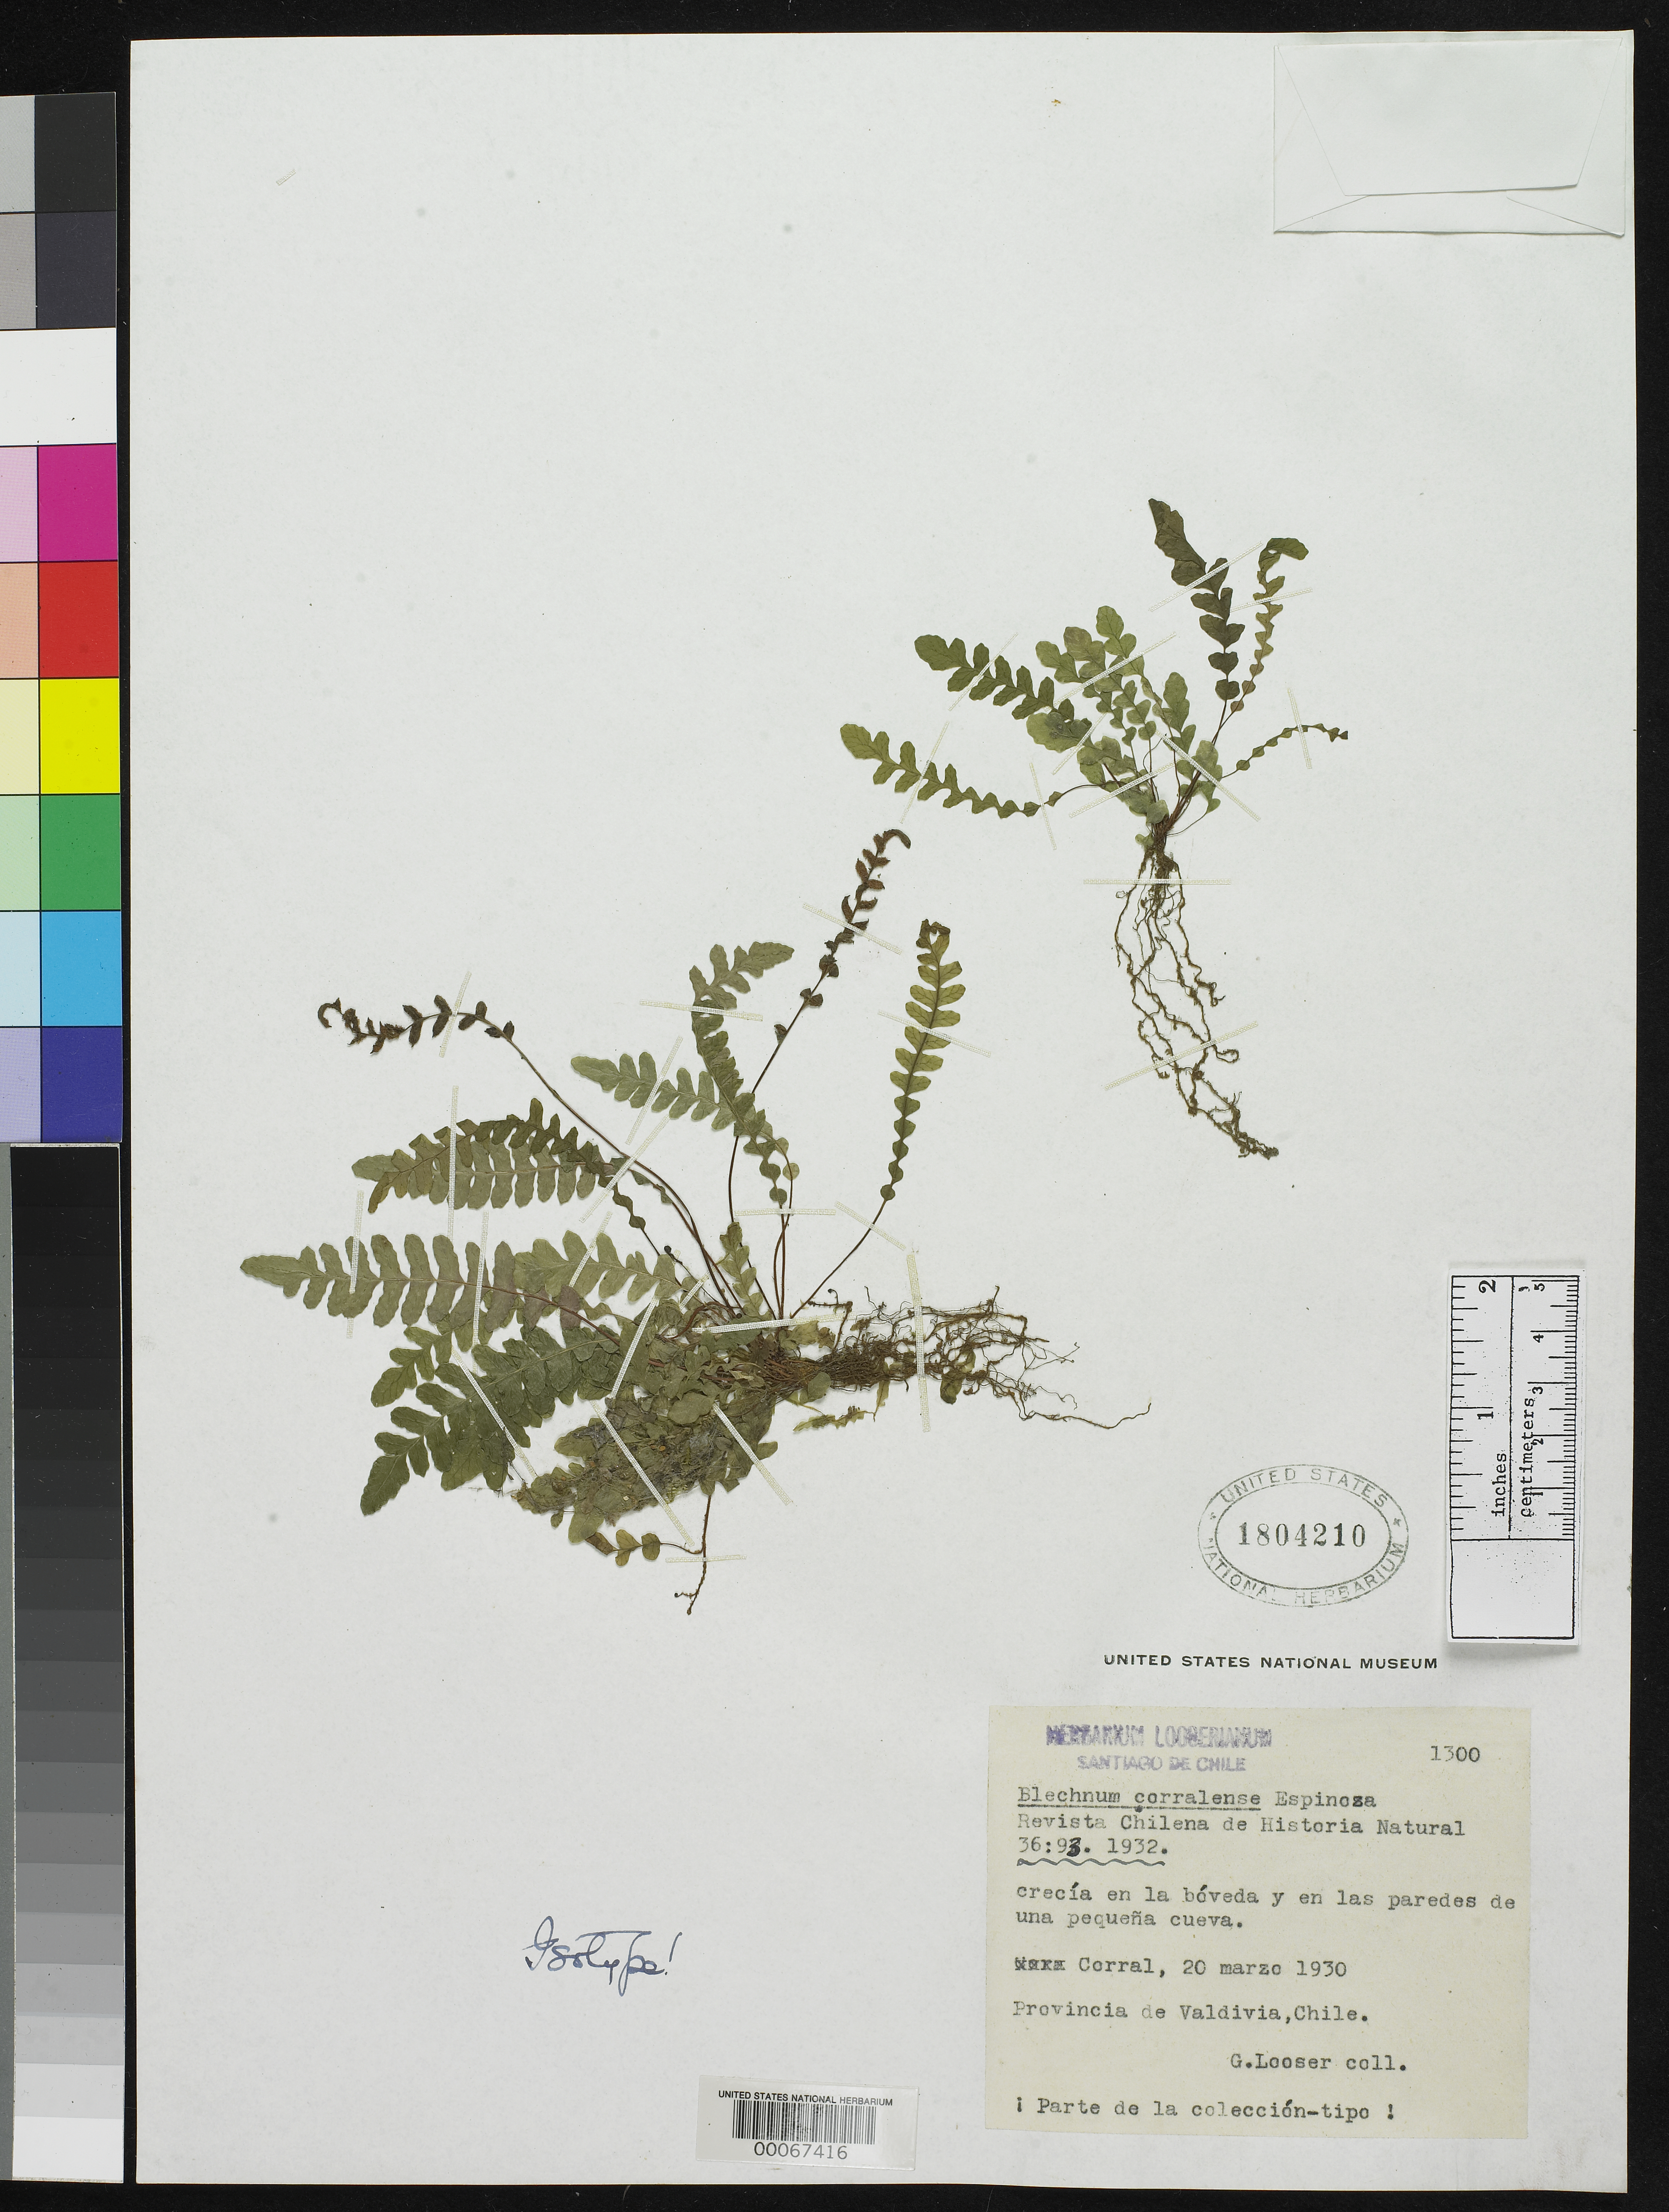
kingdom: Plantae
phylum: Tracheophyta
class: Polypodiopsida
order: Polypodiales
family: Blechnaceae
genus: Blechnum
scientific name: Blechnum corralense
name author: Espinosa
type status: Type Collection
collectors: G. Looser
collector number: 1300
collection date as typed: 20 Mar 1930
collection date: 1930-03-20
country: Chile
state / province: Los Ríos (XIV)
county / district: Valdivia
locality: Corral.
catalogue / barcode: US 1804210